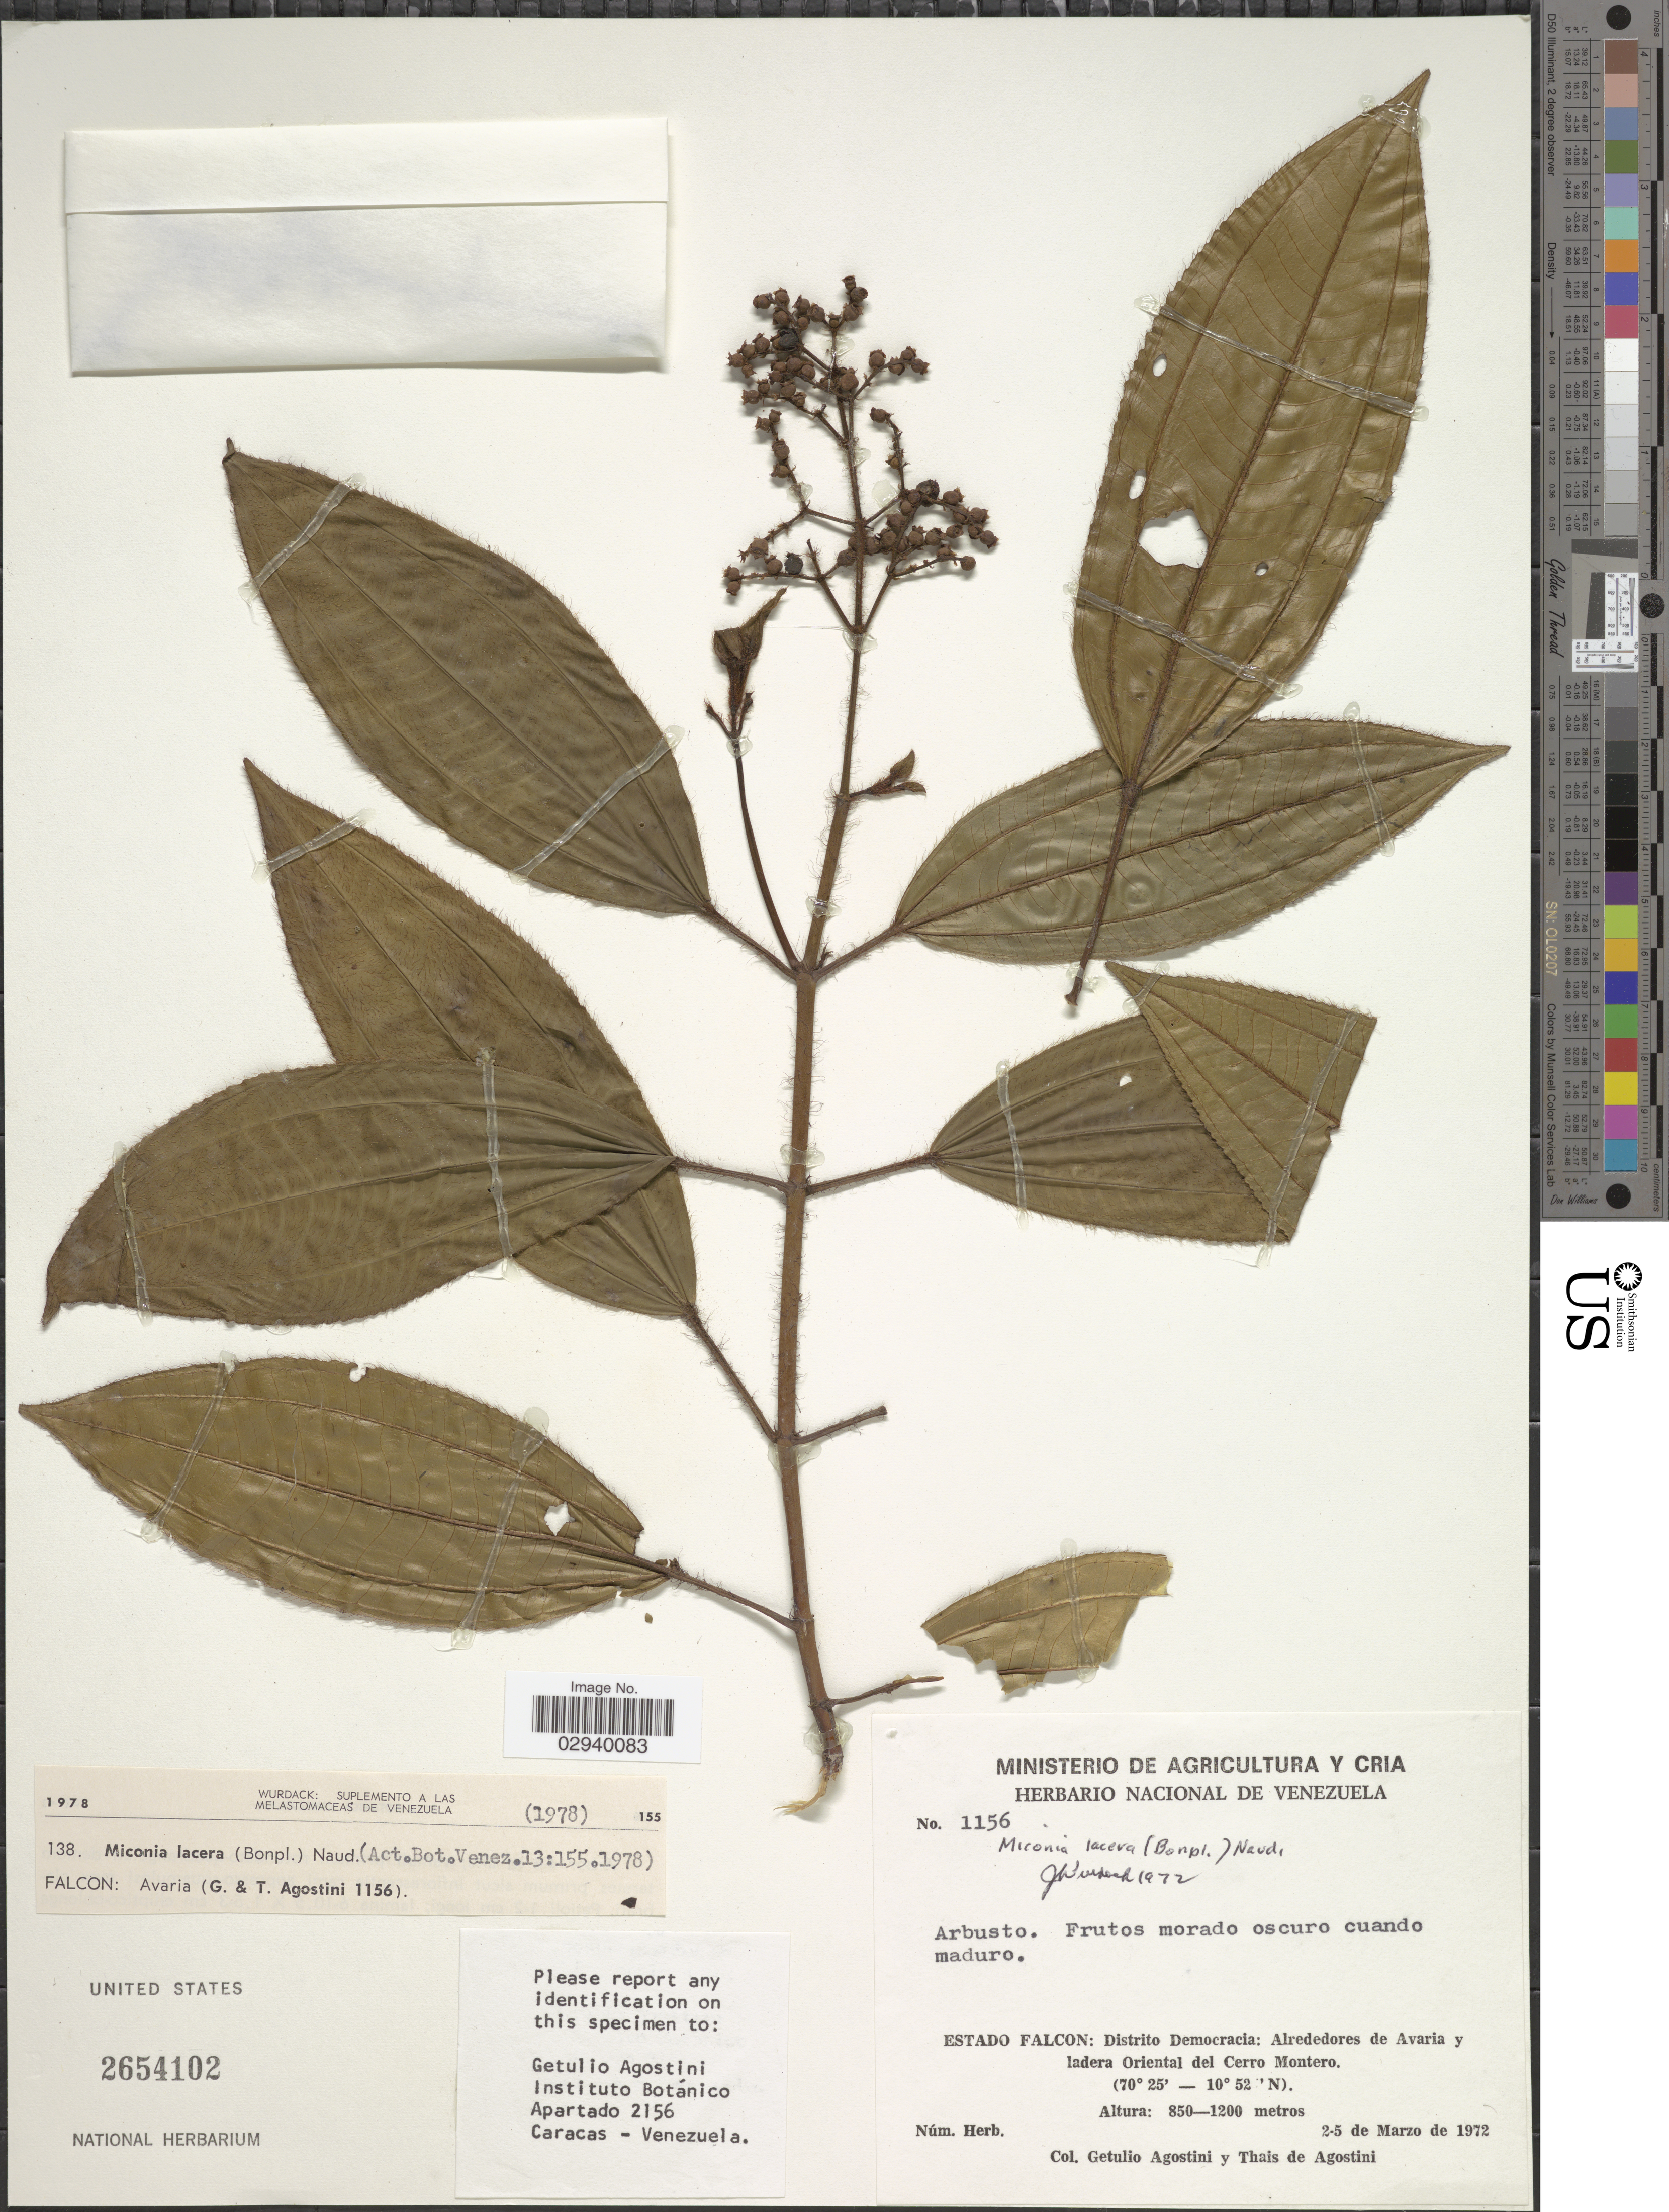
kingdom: Plantae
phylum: Tracheophyta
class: Magnoliopsida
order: Myrtales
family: Melastomataceae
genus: Miconia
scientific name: Miconia lacera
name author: (Bonpl.) Naudin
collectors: G. Agostini & T. Agostini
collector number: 1156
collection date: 1972-03-02/1972-03-05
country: Venezuela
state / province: Falcón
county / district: Democracia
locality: Distrito Democracia: Alrededores de Avaria y ladera Oriental del Cerro Montero.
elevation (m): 850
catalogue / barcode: US 2654102